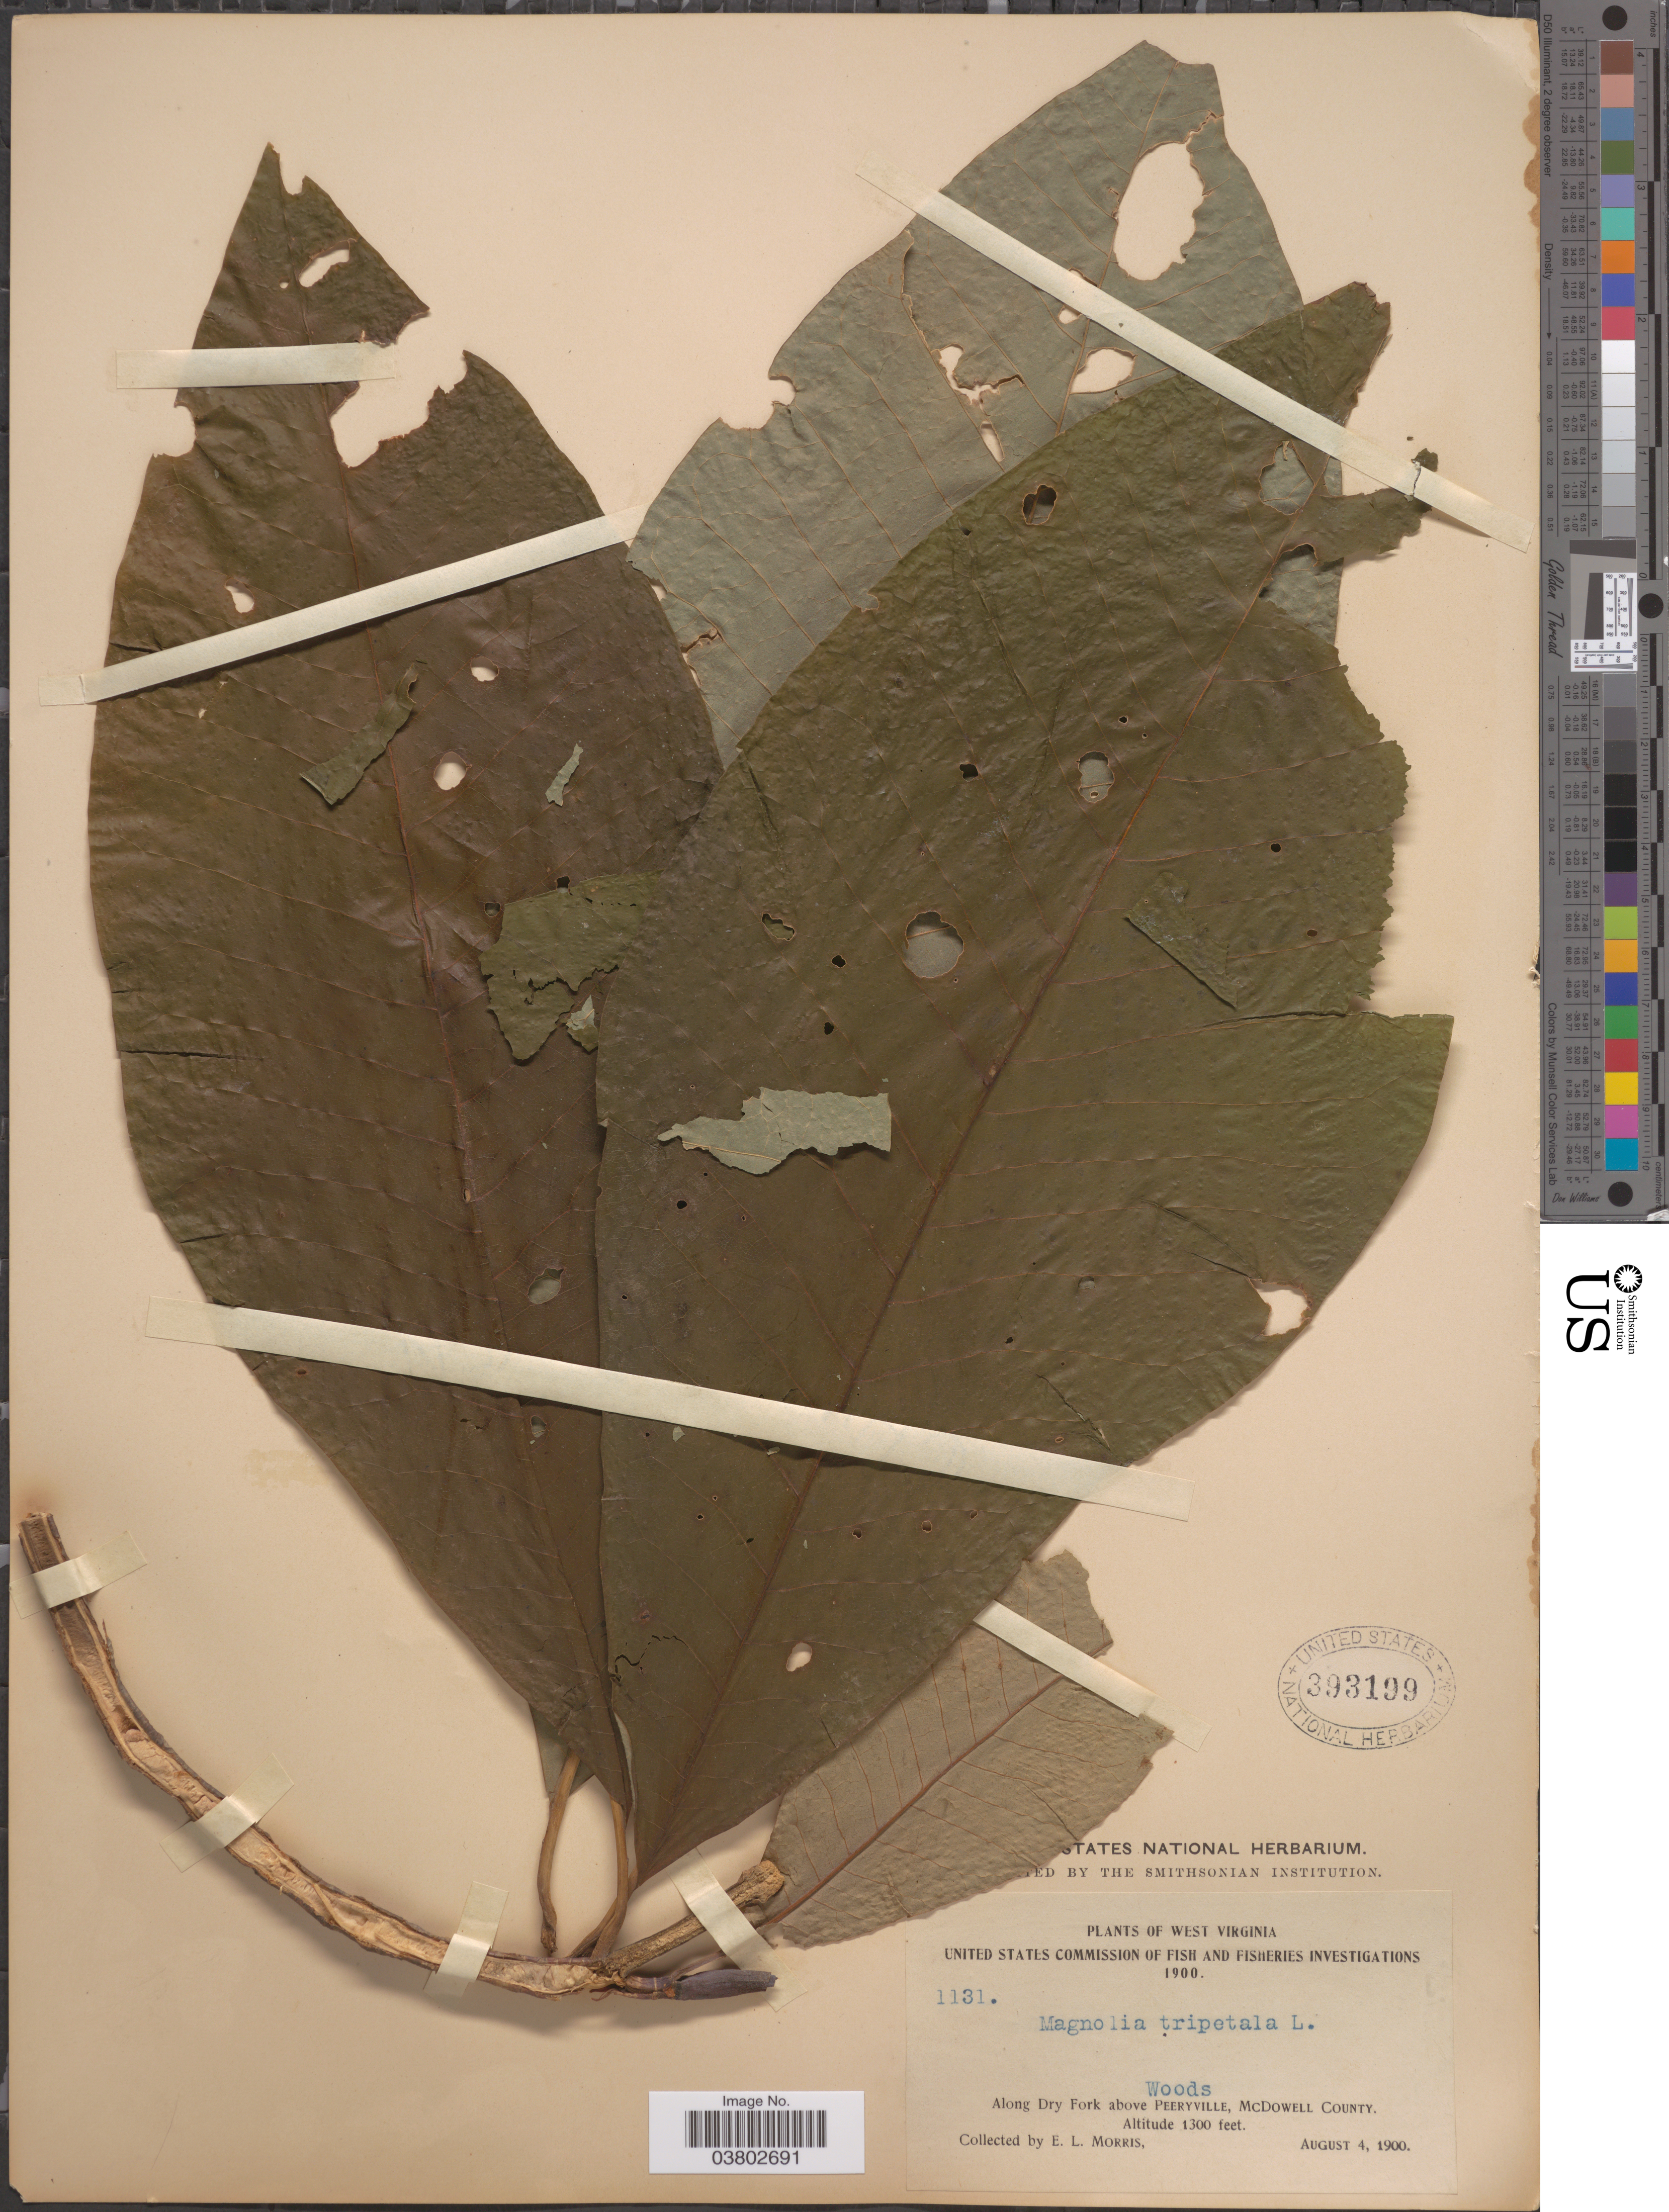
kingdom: Plantae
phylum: Tracheophyta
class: Magnoliopsida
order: Magnoliales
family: Magnoliaceae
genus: Magnolia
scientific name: Magnolia tripetala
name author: L.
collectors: E. Morris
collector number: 1131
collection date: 1900-08-04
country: United States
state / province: West Virginia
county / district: McDowell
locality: Along Dry Fork above Peeryville, McDowell County.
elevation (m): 396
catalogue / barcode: US 393199